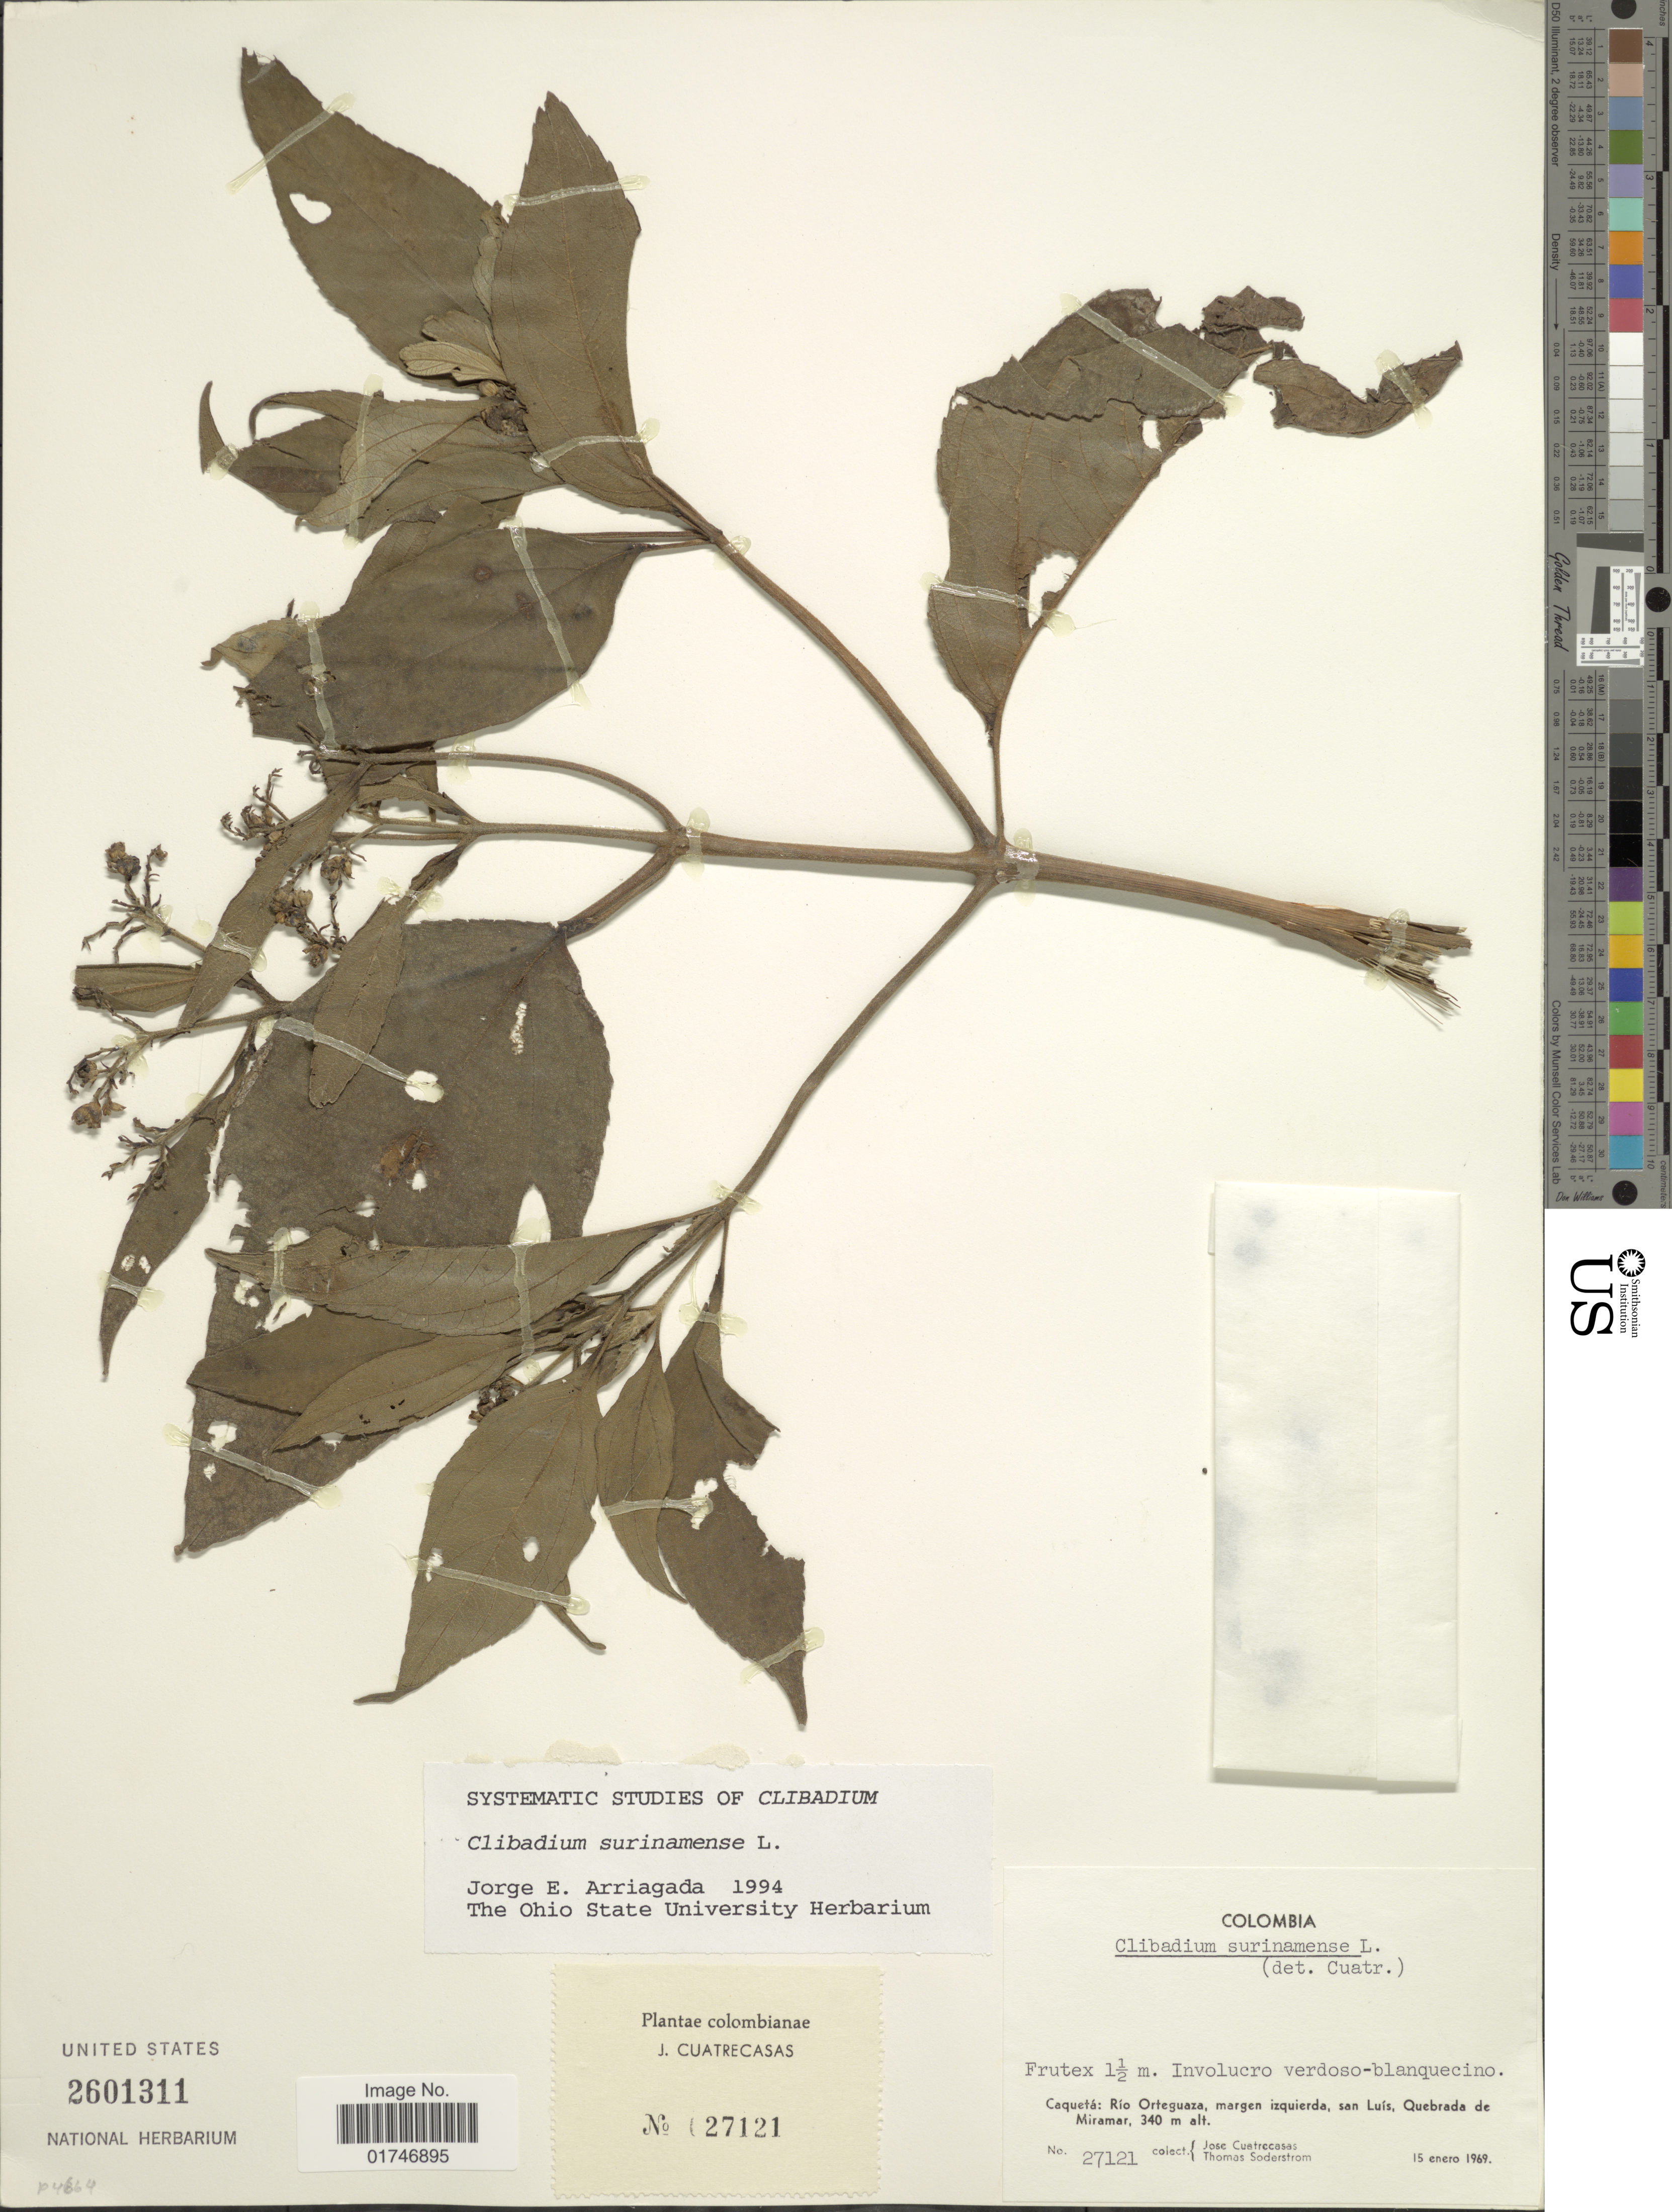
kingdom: Plantae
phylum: Tracheophyta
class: Magnoliopsida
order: Asterales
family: Asteraceae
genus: Clibadium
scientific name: Clibadium surinamense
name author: L.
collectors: J. Cuatrecasas & T. R. Soderstrom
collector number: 27121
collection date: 1969-01-15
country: Colombia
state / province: Caquetá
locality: Caquetá: Rio Orteguaza, margen izquierda, san Luis, Quebrada de Miramar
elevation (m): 340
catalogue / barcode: US 2601311